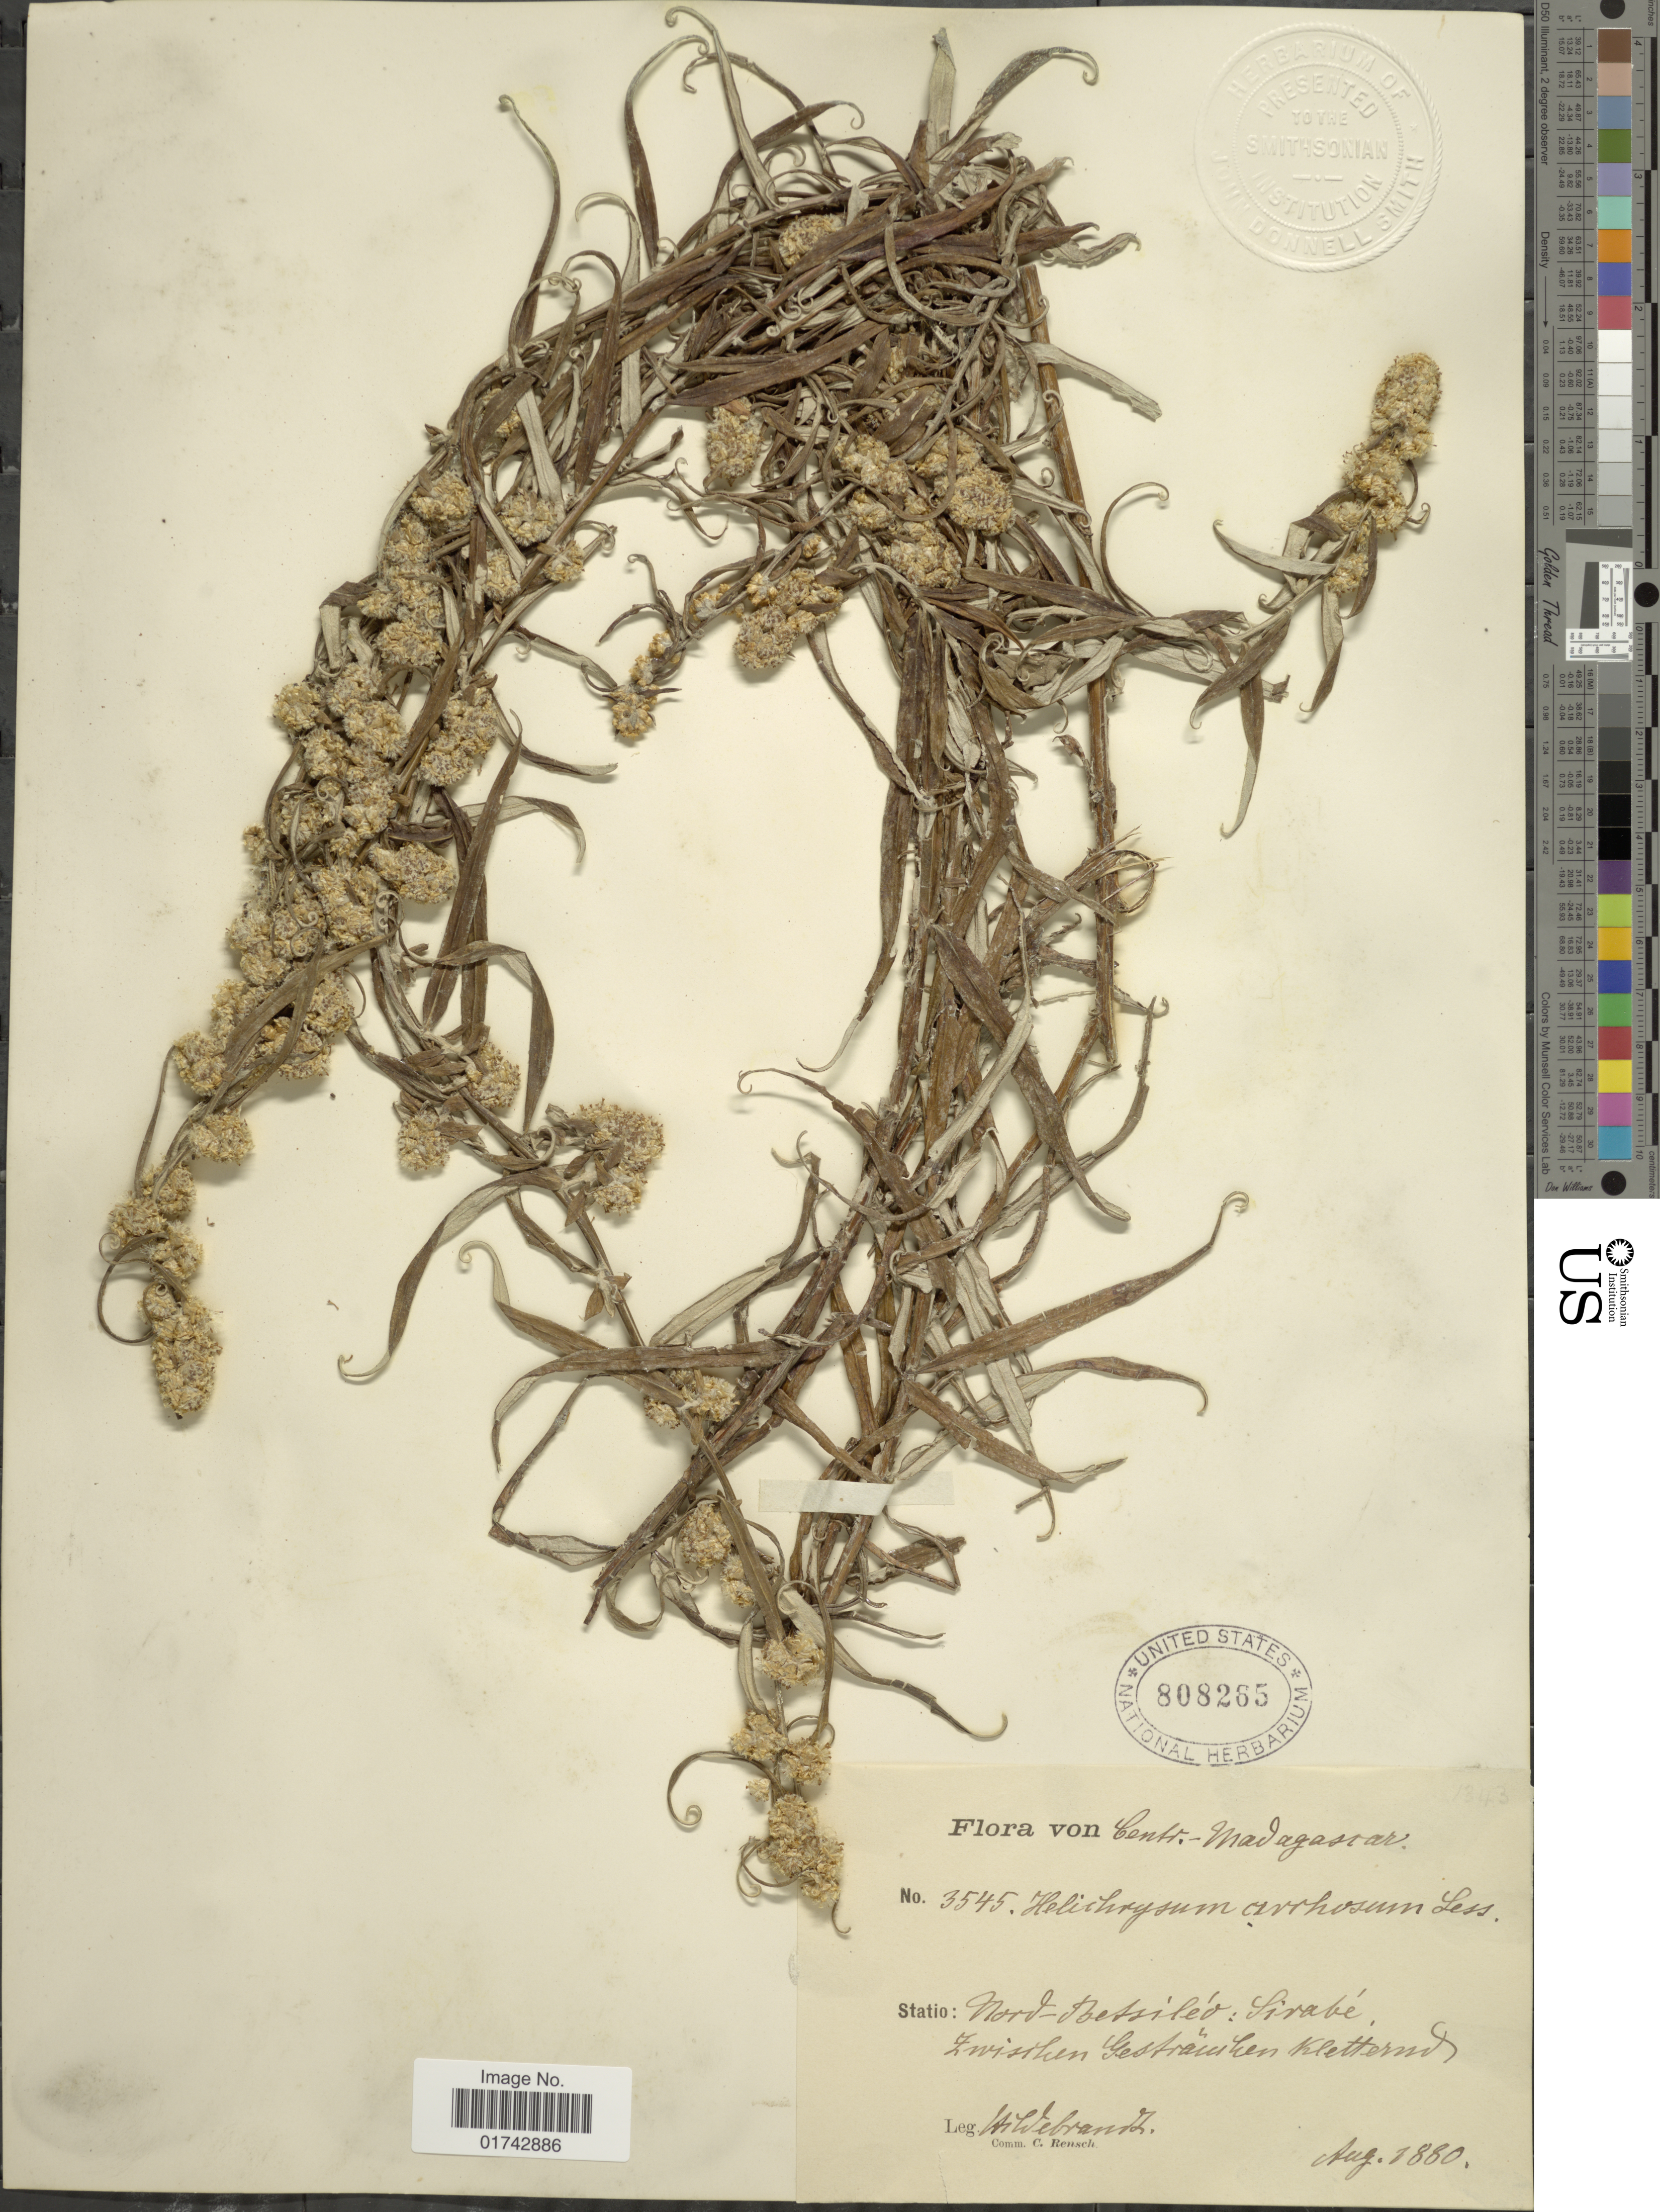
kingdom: Plantae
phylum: Tracheophyta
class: Magnoliopsida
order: Asterales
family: Asteraceae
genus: Helichrysum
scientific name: Helichrysum cirrhosum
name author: Less.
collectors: J. Hildebrandt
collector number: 3545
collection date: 1880-08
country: Madagascar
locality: Centr.-Madagascar. Nord-Bessiléo: Sirabé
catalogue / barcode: US 808265